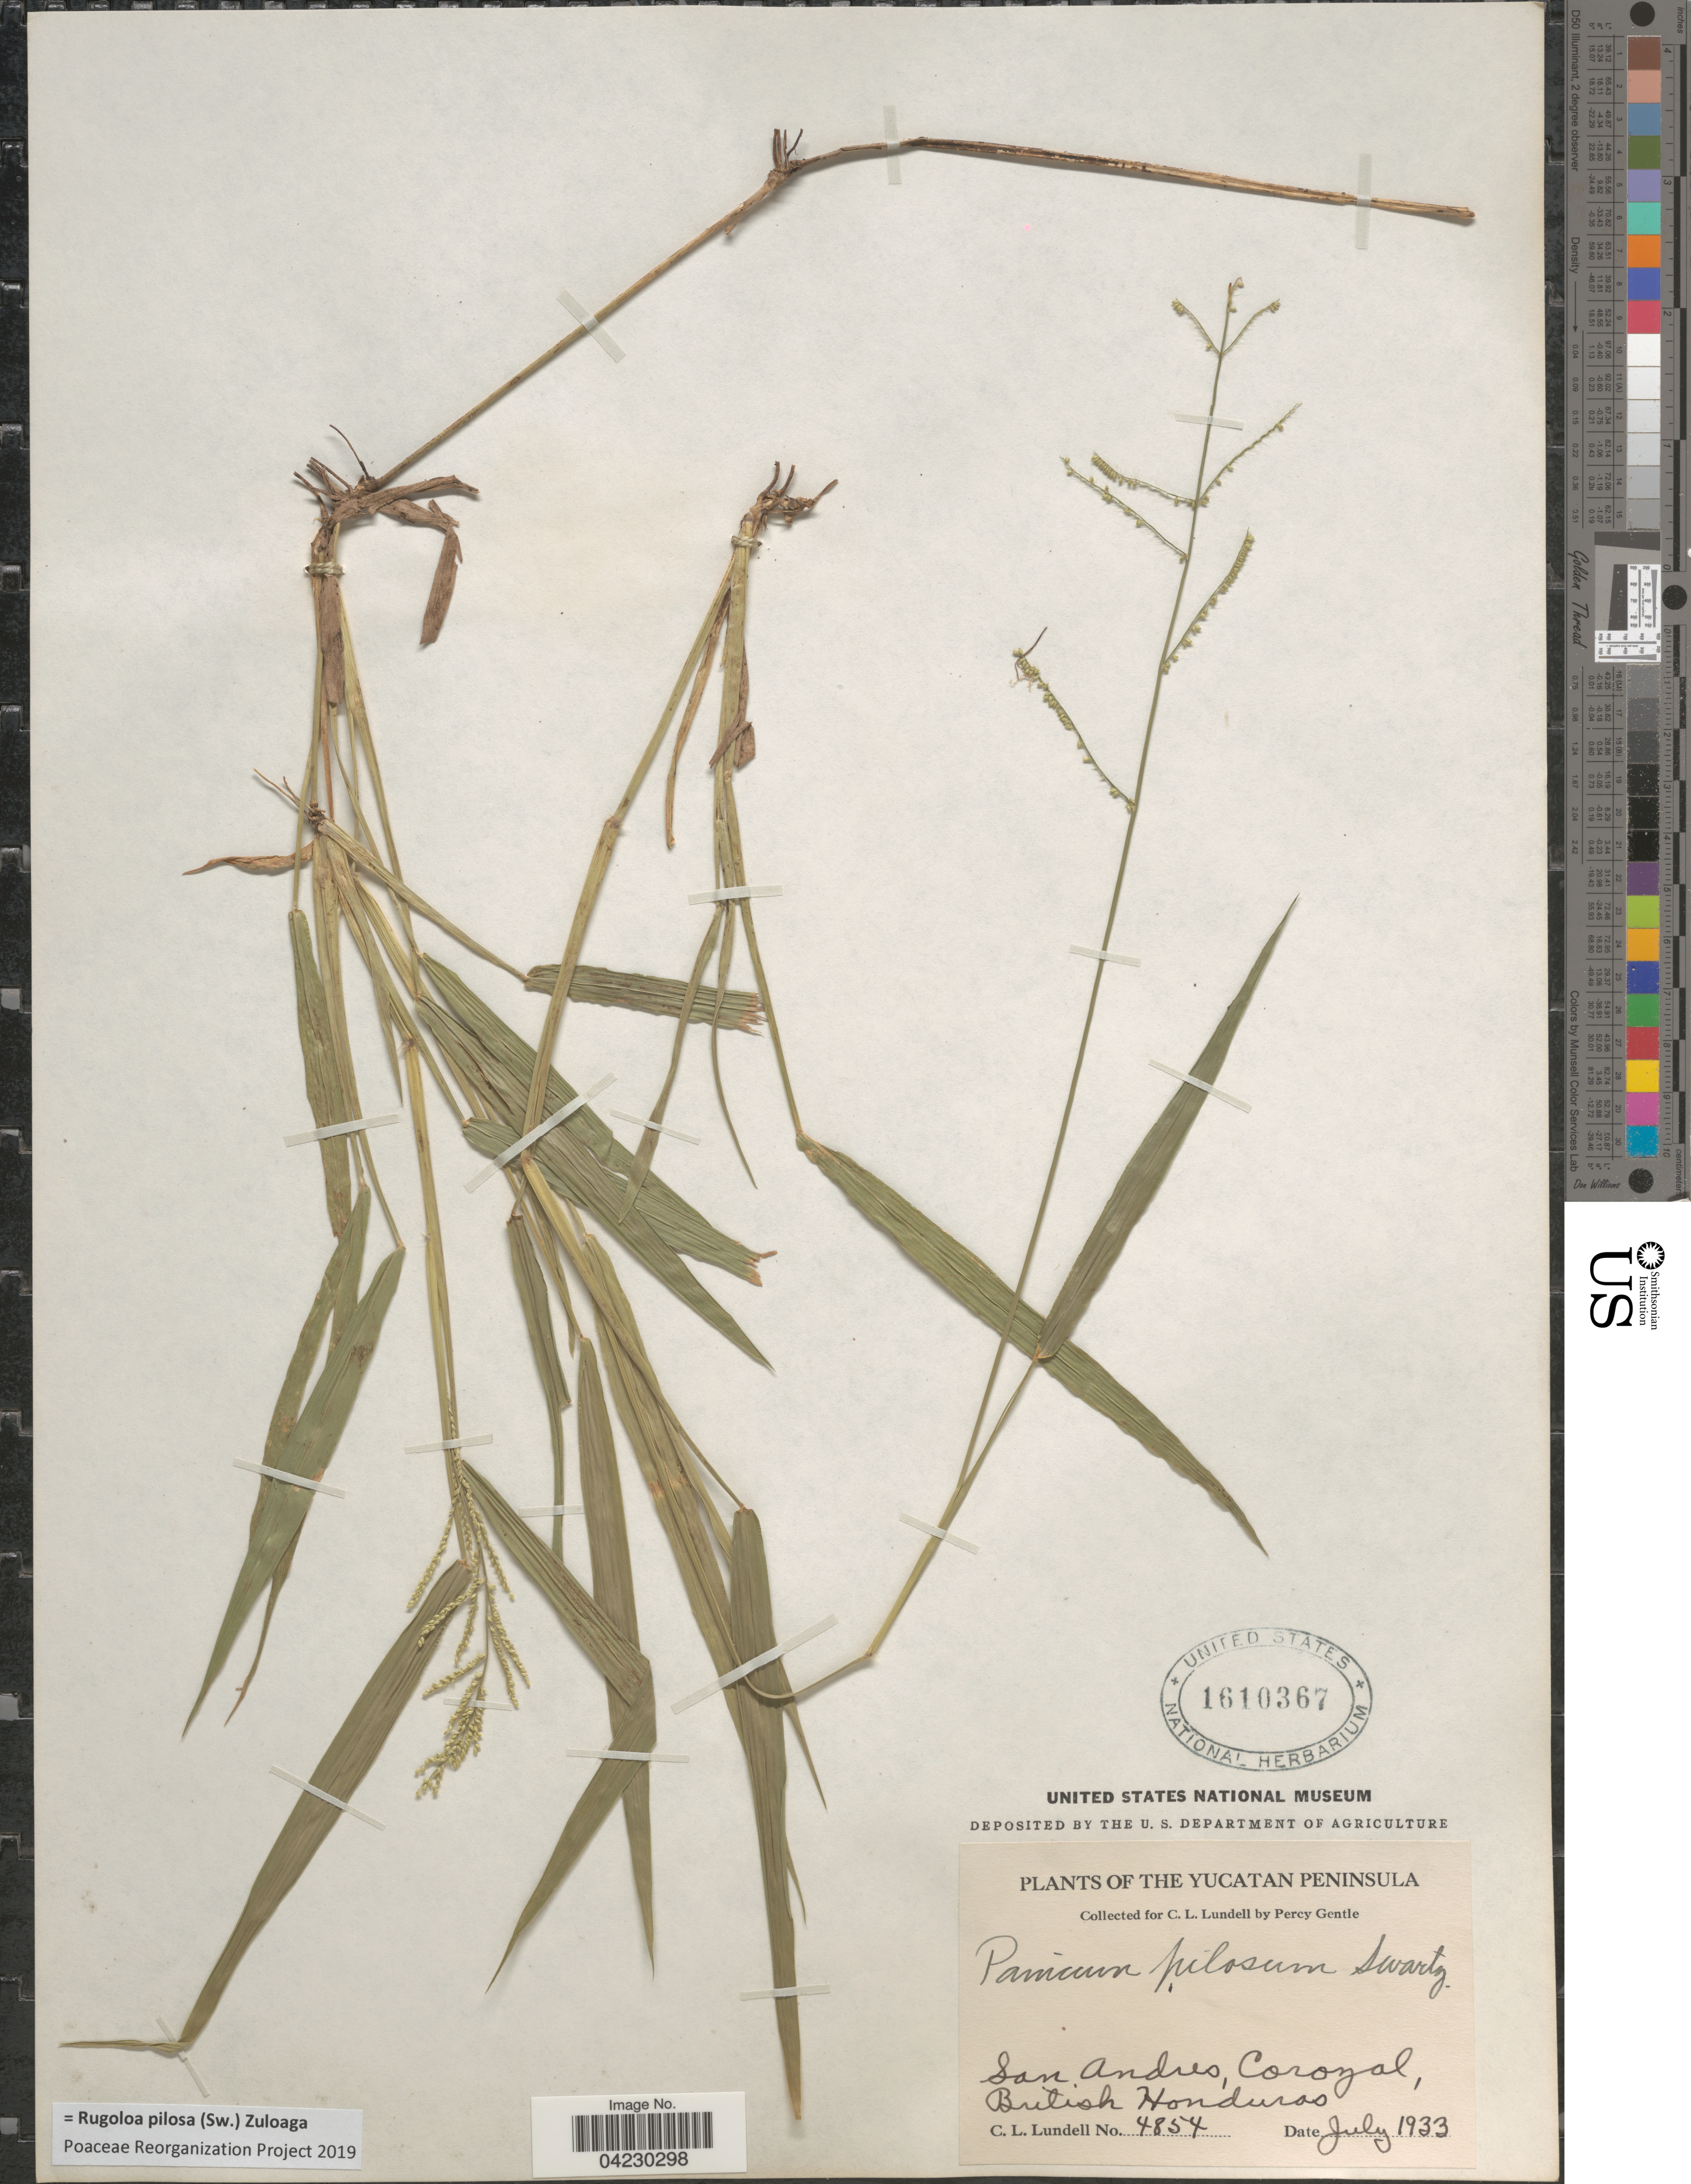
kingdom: Plantae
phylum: Tracheophyta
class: Liliopsida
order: Poales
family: Poaceae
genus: Rugoloa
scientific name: Rugoloa pilosa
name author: (Sw.) Zuloaga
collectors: P. H. Gentle & C. L. Lundell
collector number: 4854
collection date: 1933-07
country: Belize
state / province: Corozal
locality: The Yucatan Peninsula. San Andres, Corozal, British Honduras.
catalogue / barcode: US 1610367